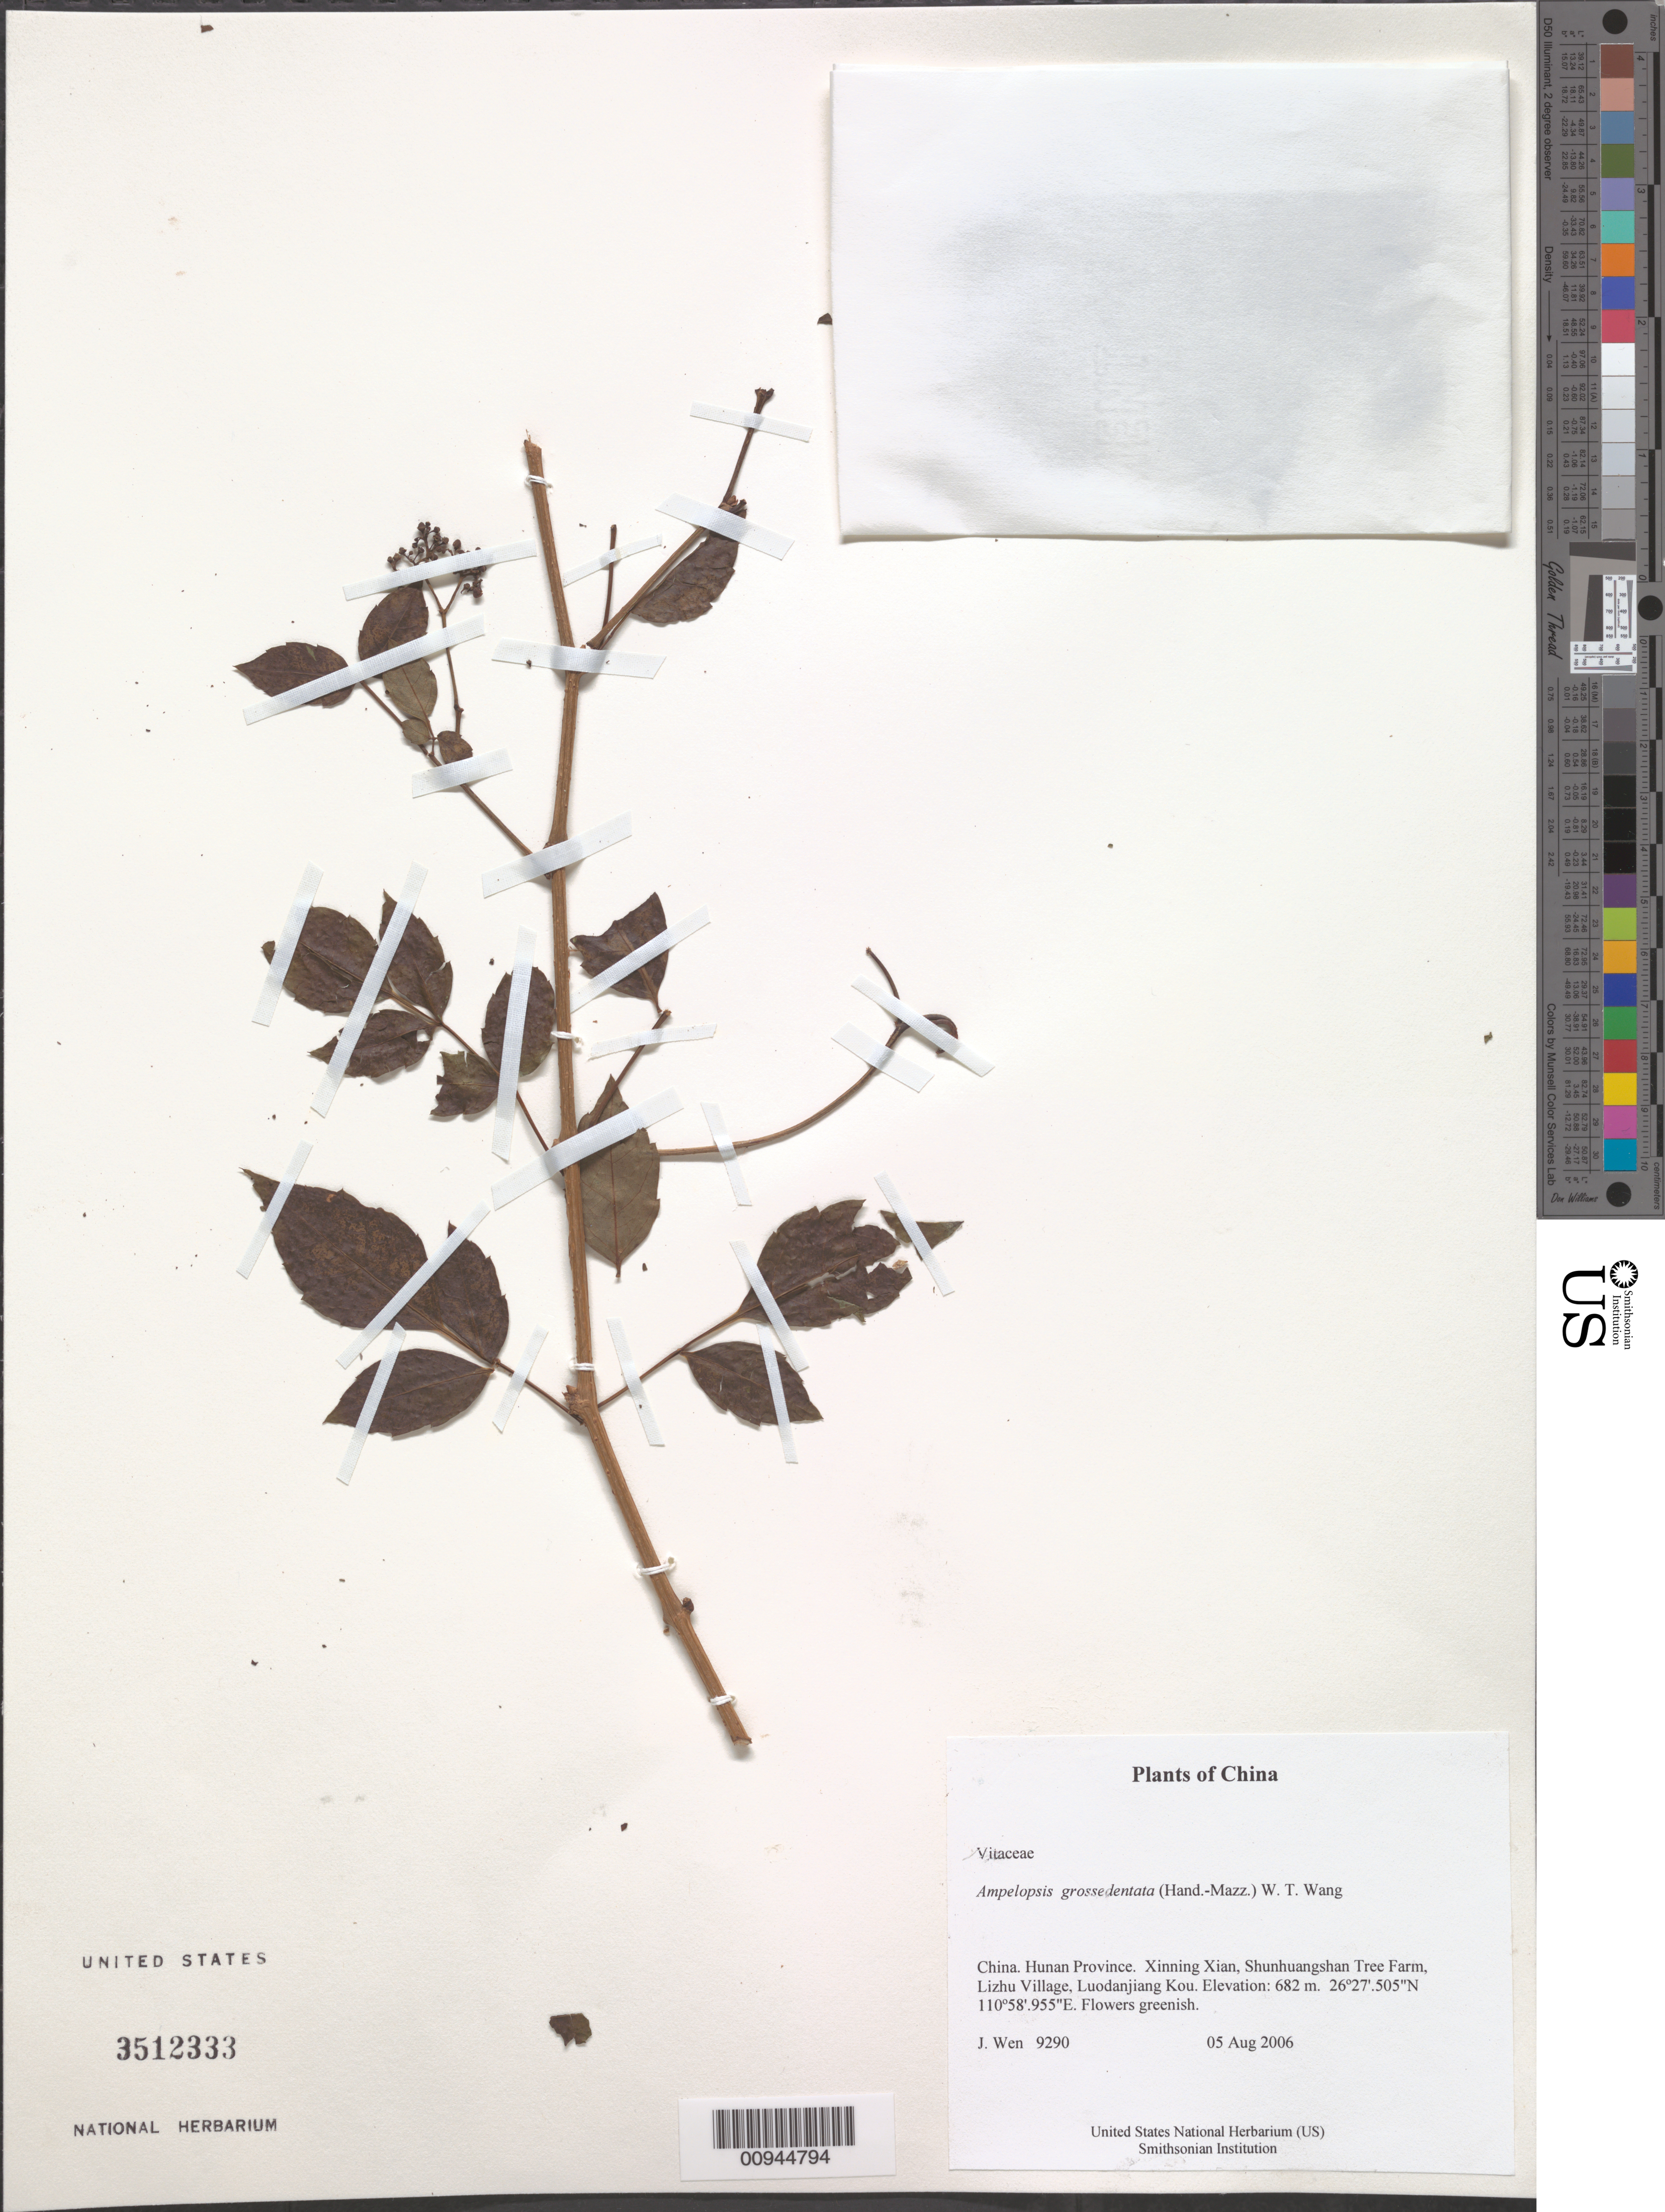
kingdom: Plantae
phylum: Tracheophyta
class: Magnoliopsida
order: Vitales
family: Vitaceae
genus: Ampelopsis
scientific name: Ampelopsis grossedentata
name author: (Hand.-Mazz.) W.T. Wang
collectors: J. Wen & S. Wu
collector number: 9290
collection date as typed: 05 Aug 2006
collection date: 2006-08-05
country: China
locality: Hunan Province. Xinning Xian, Shunhuangshan Tree Farm, Lizhu Village, Luodanjiang Kou.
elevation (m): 682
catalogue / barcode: US 3512333